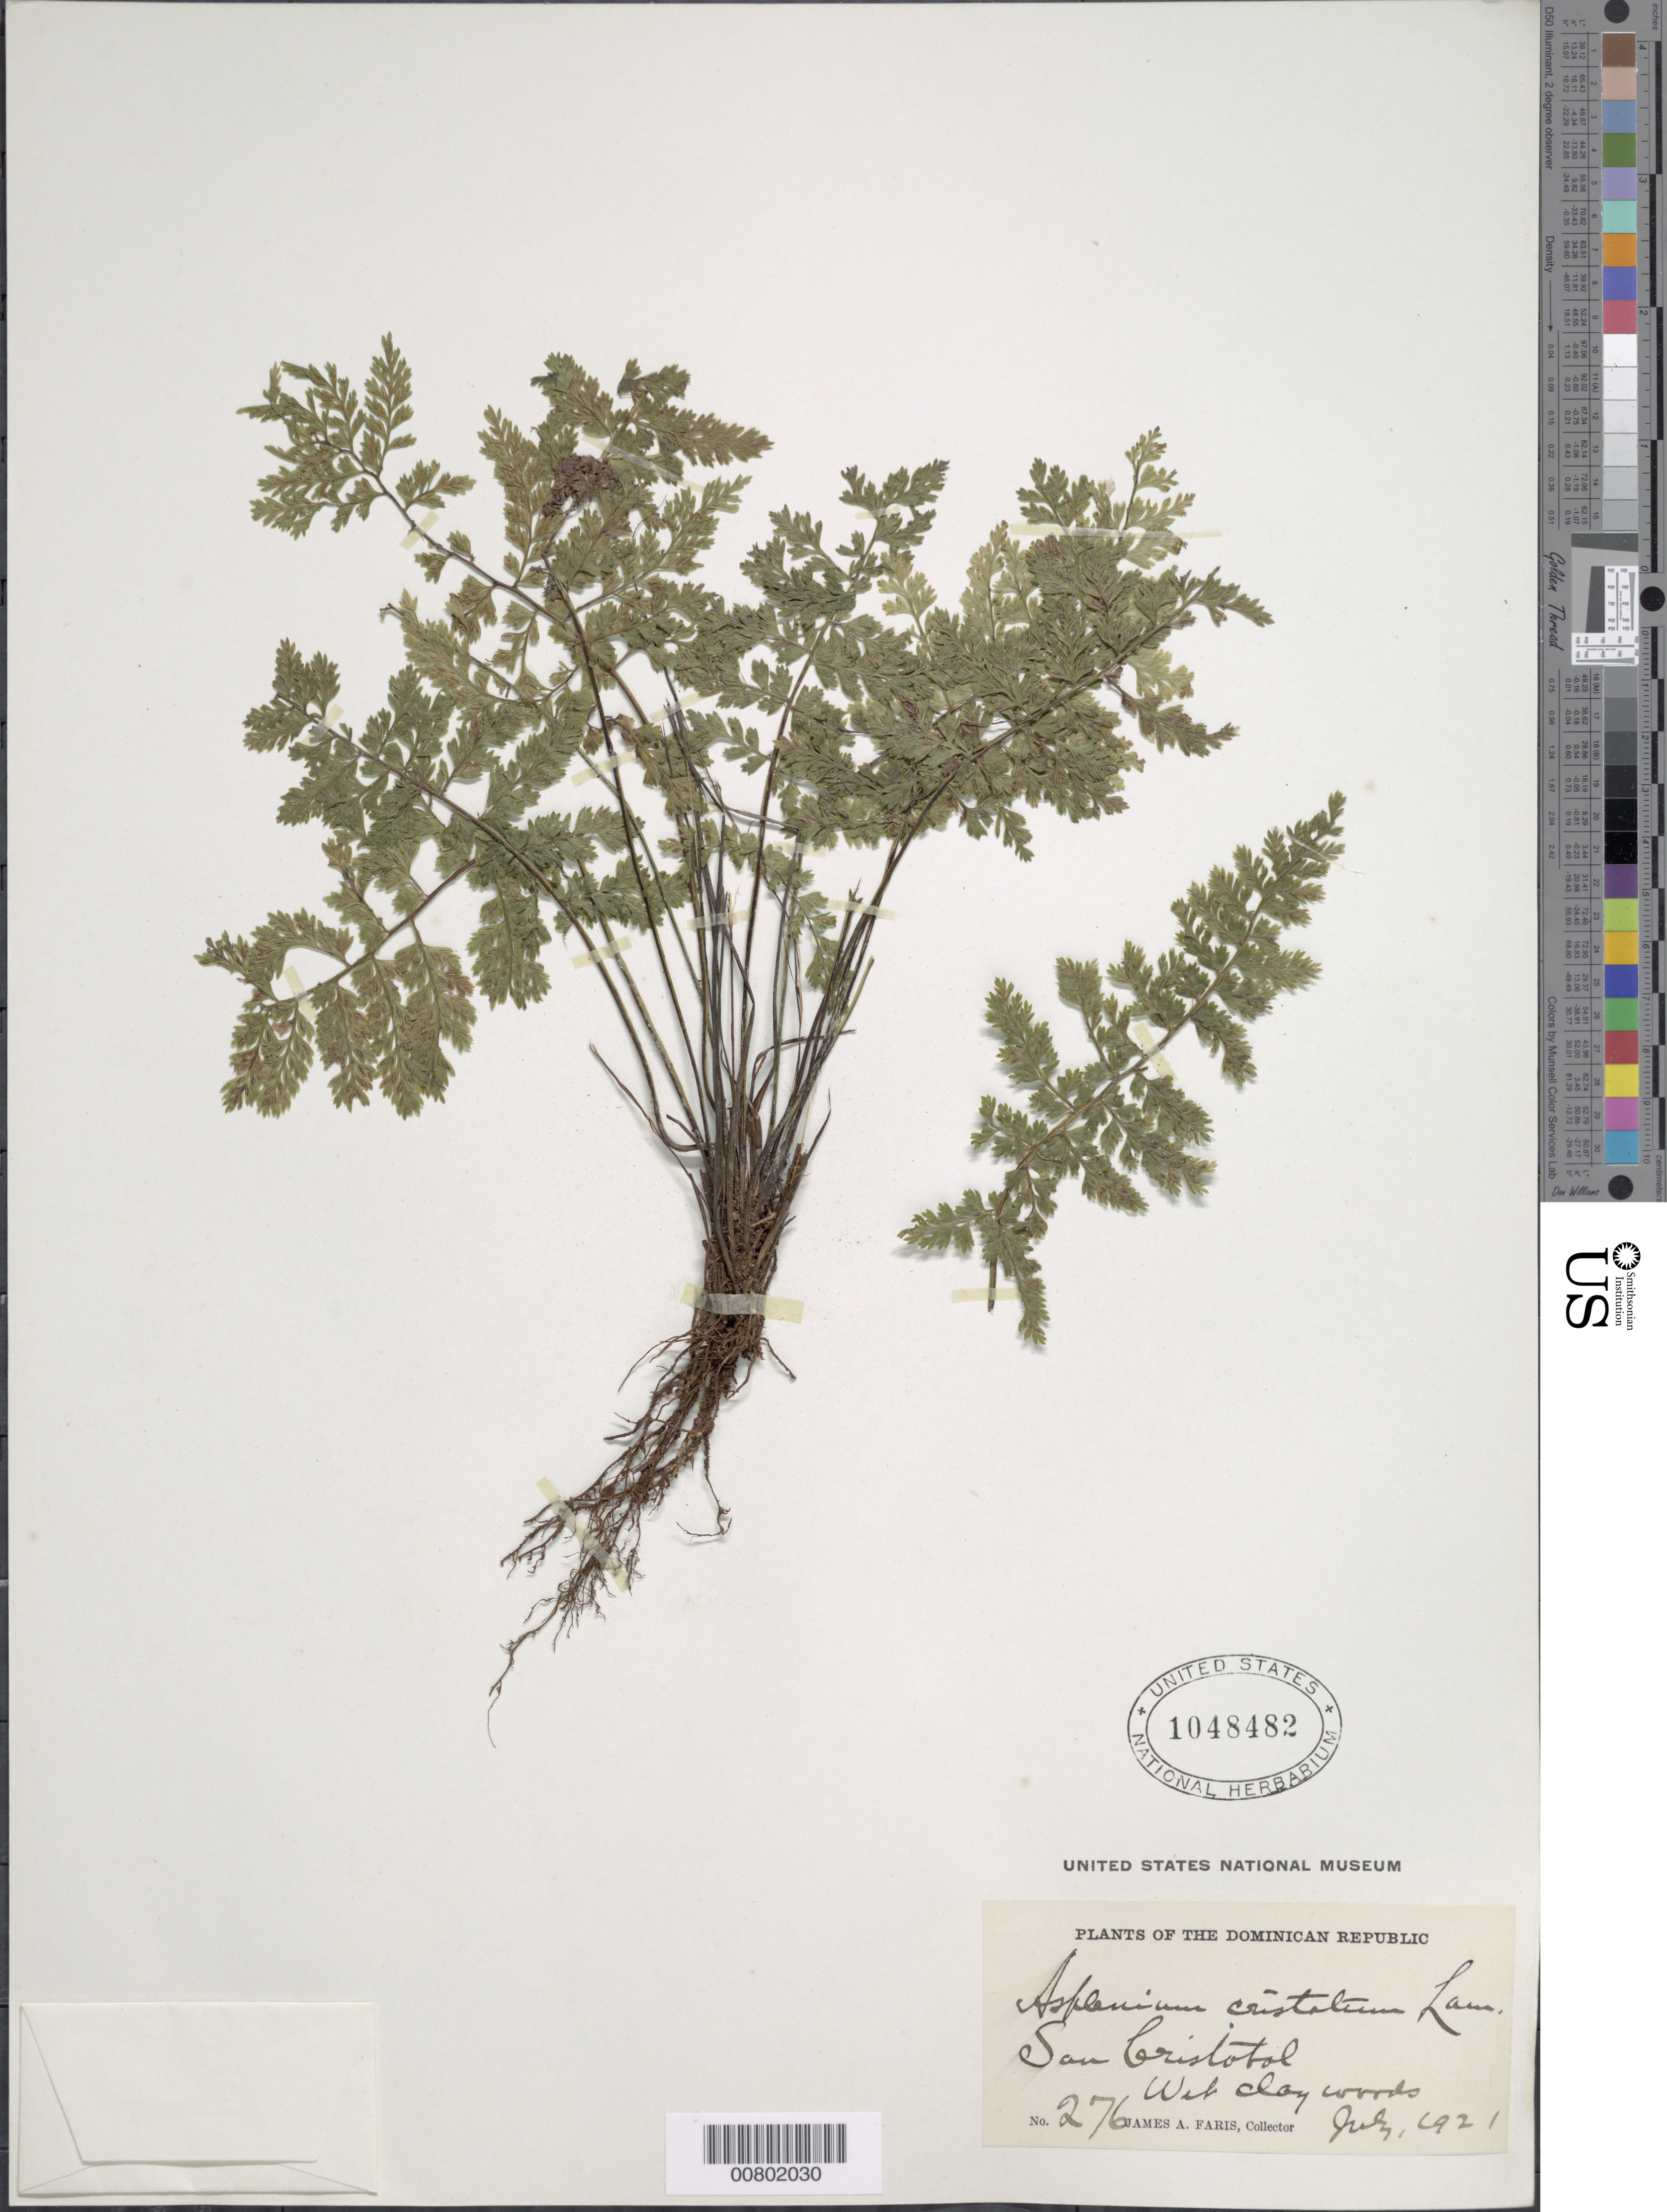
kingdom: Plantae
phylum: Tracheophyta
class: Polypodiopsida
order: Polypodiales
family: Aspleniaceae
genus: Asplenium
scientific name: Asplenium cristatum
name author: Lam.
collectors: J. Faris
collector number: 276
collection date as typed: Jul 1921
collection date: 1921-07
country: Dominican Republic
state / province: San Cristóbal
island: Hispaniola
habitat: Wet clay woods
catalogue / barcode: US 1048482